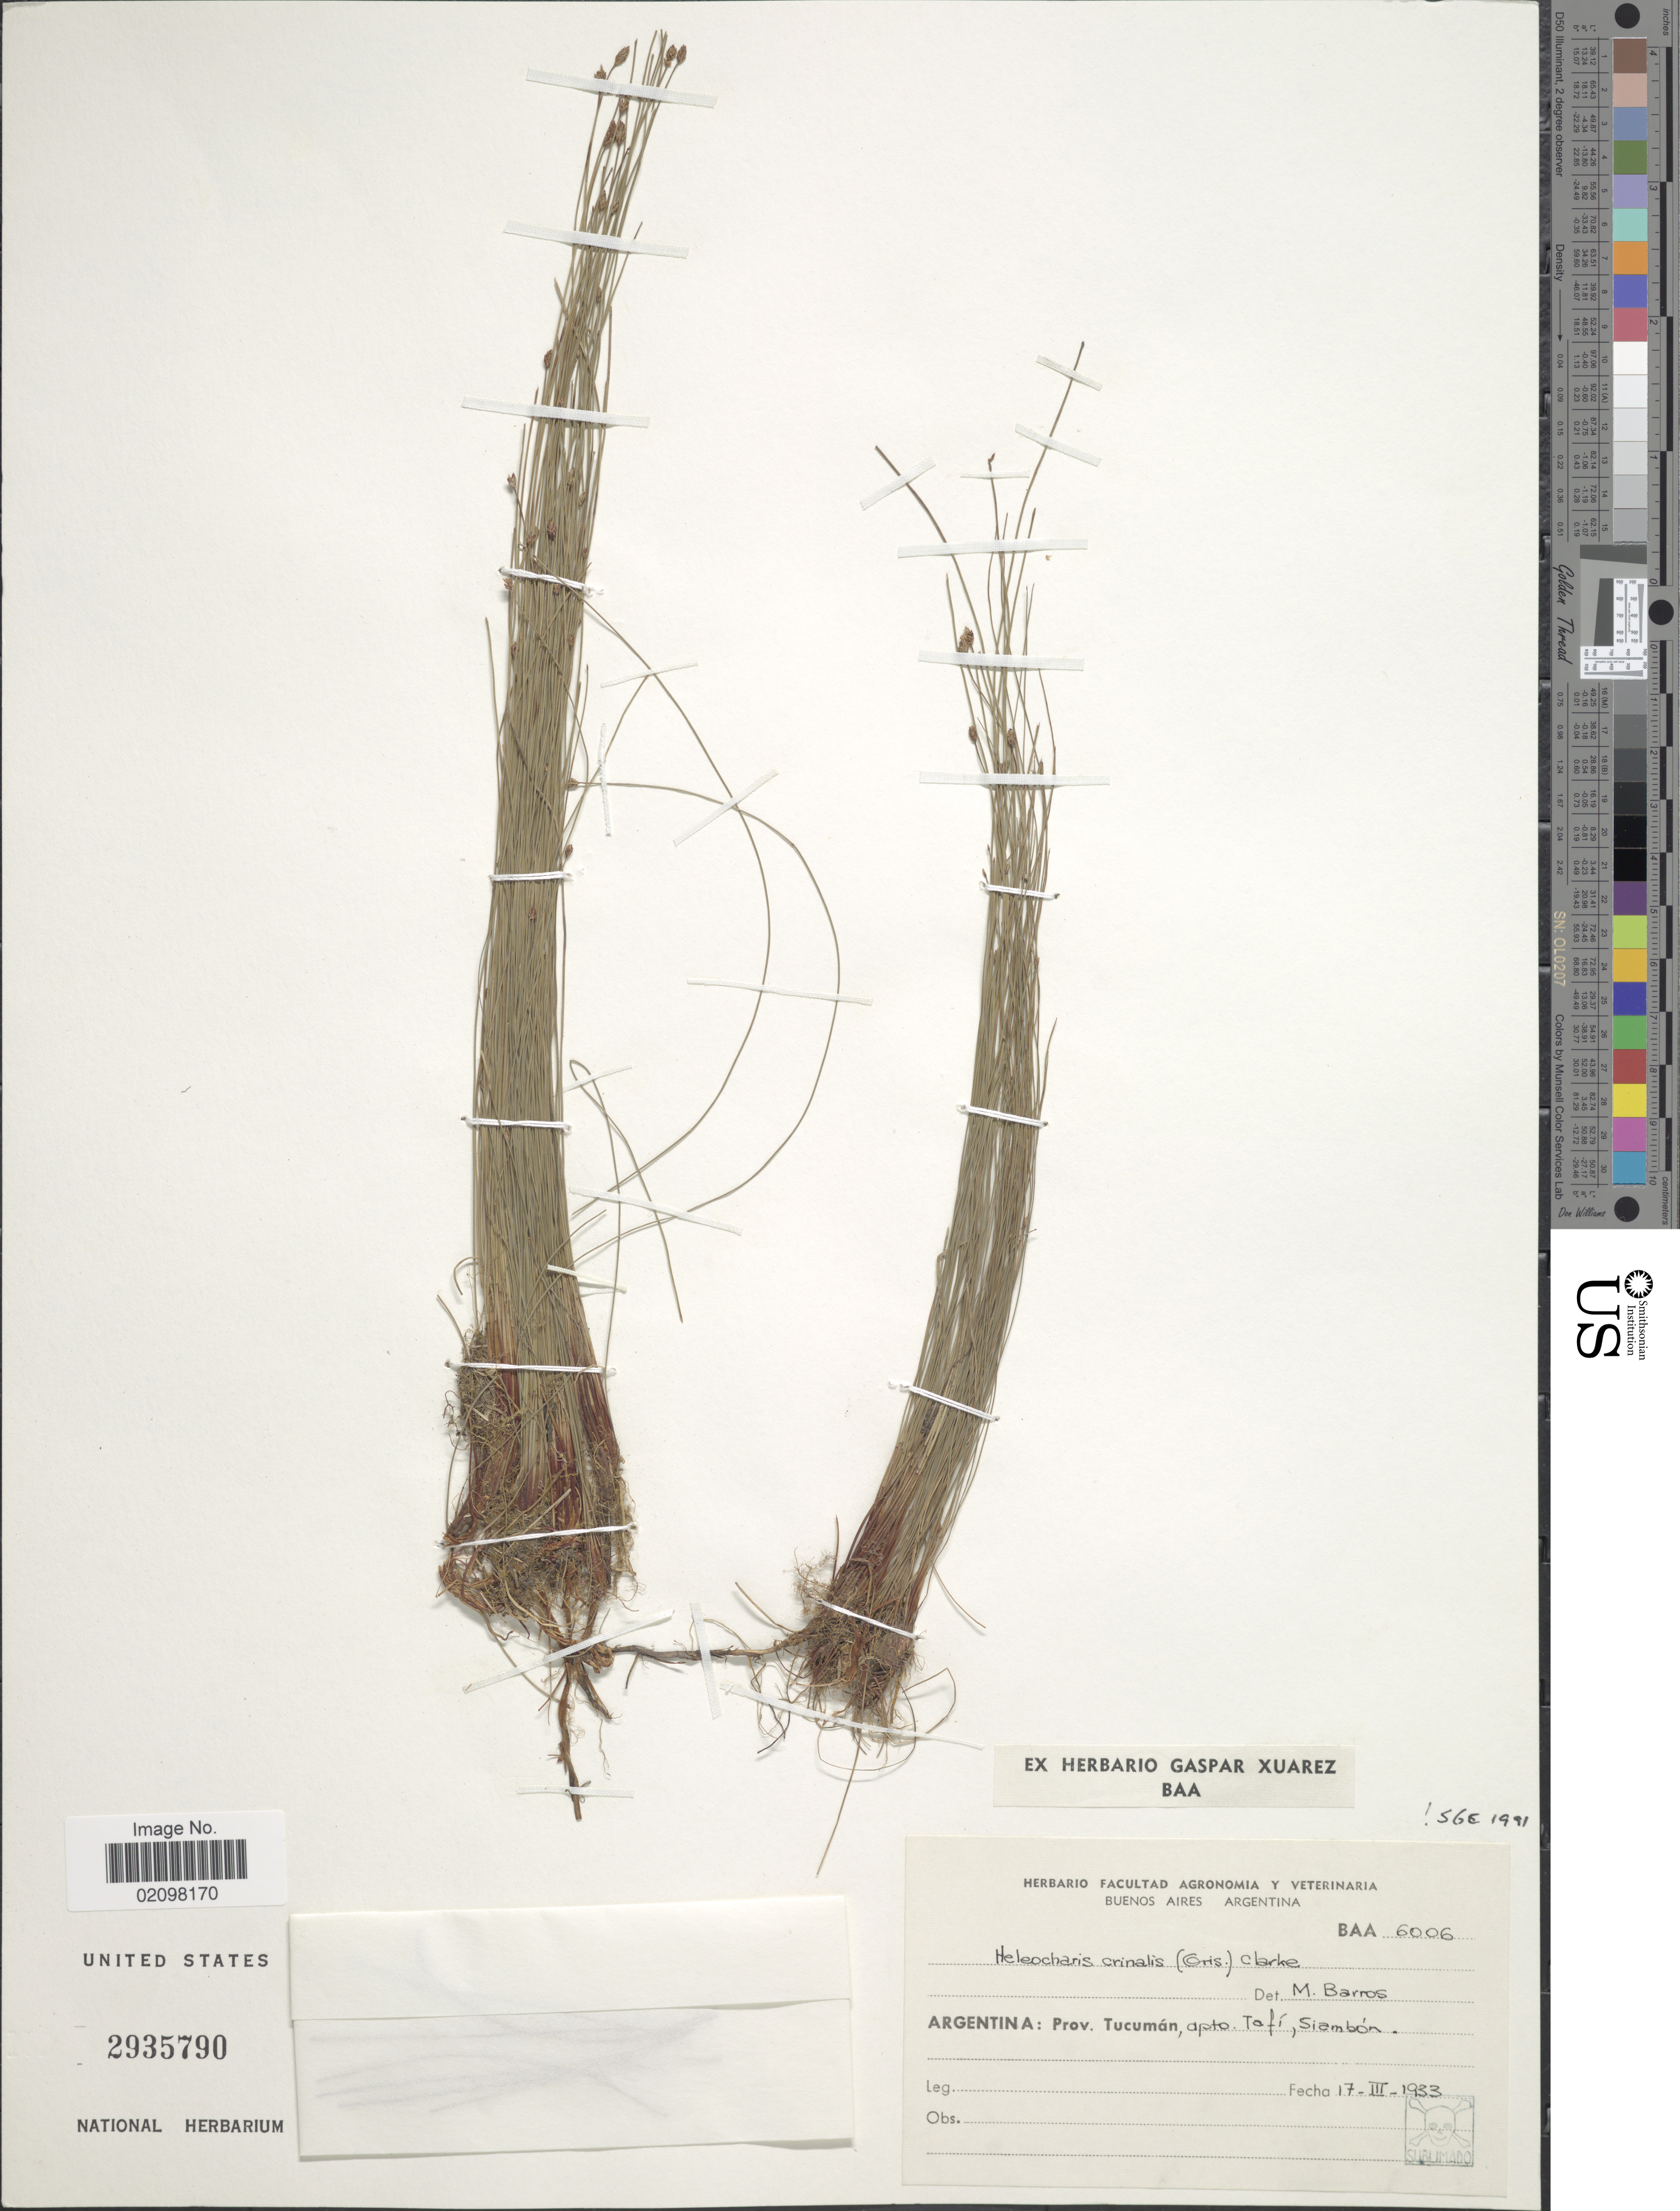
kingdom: Plantae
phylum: Tracheophyta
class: Liliopsida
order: Poales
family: Cyperaceae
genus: Eleocharis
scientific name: Eleocharis crinalis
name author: (Griseb.) C.B. Clarke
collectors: Facultad de Agronomia y Veterinaria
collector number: BAA 6006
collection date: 1933-03-17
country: Argentina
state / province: Tucuman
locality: Dpto. Tafí, Siambón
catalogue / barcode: US 2935790